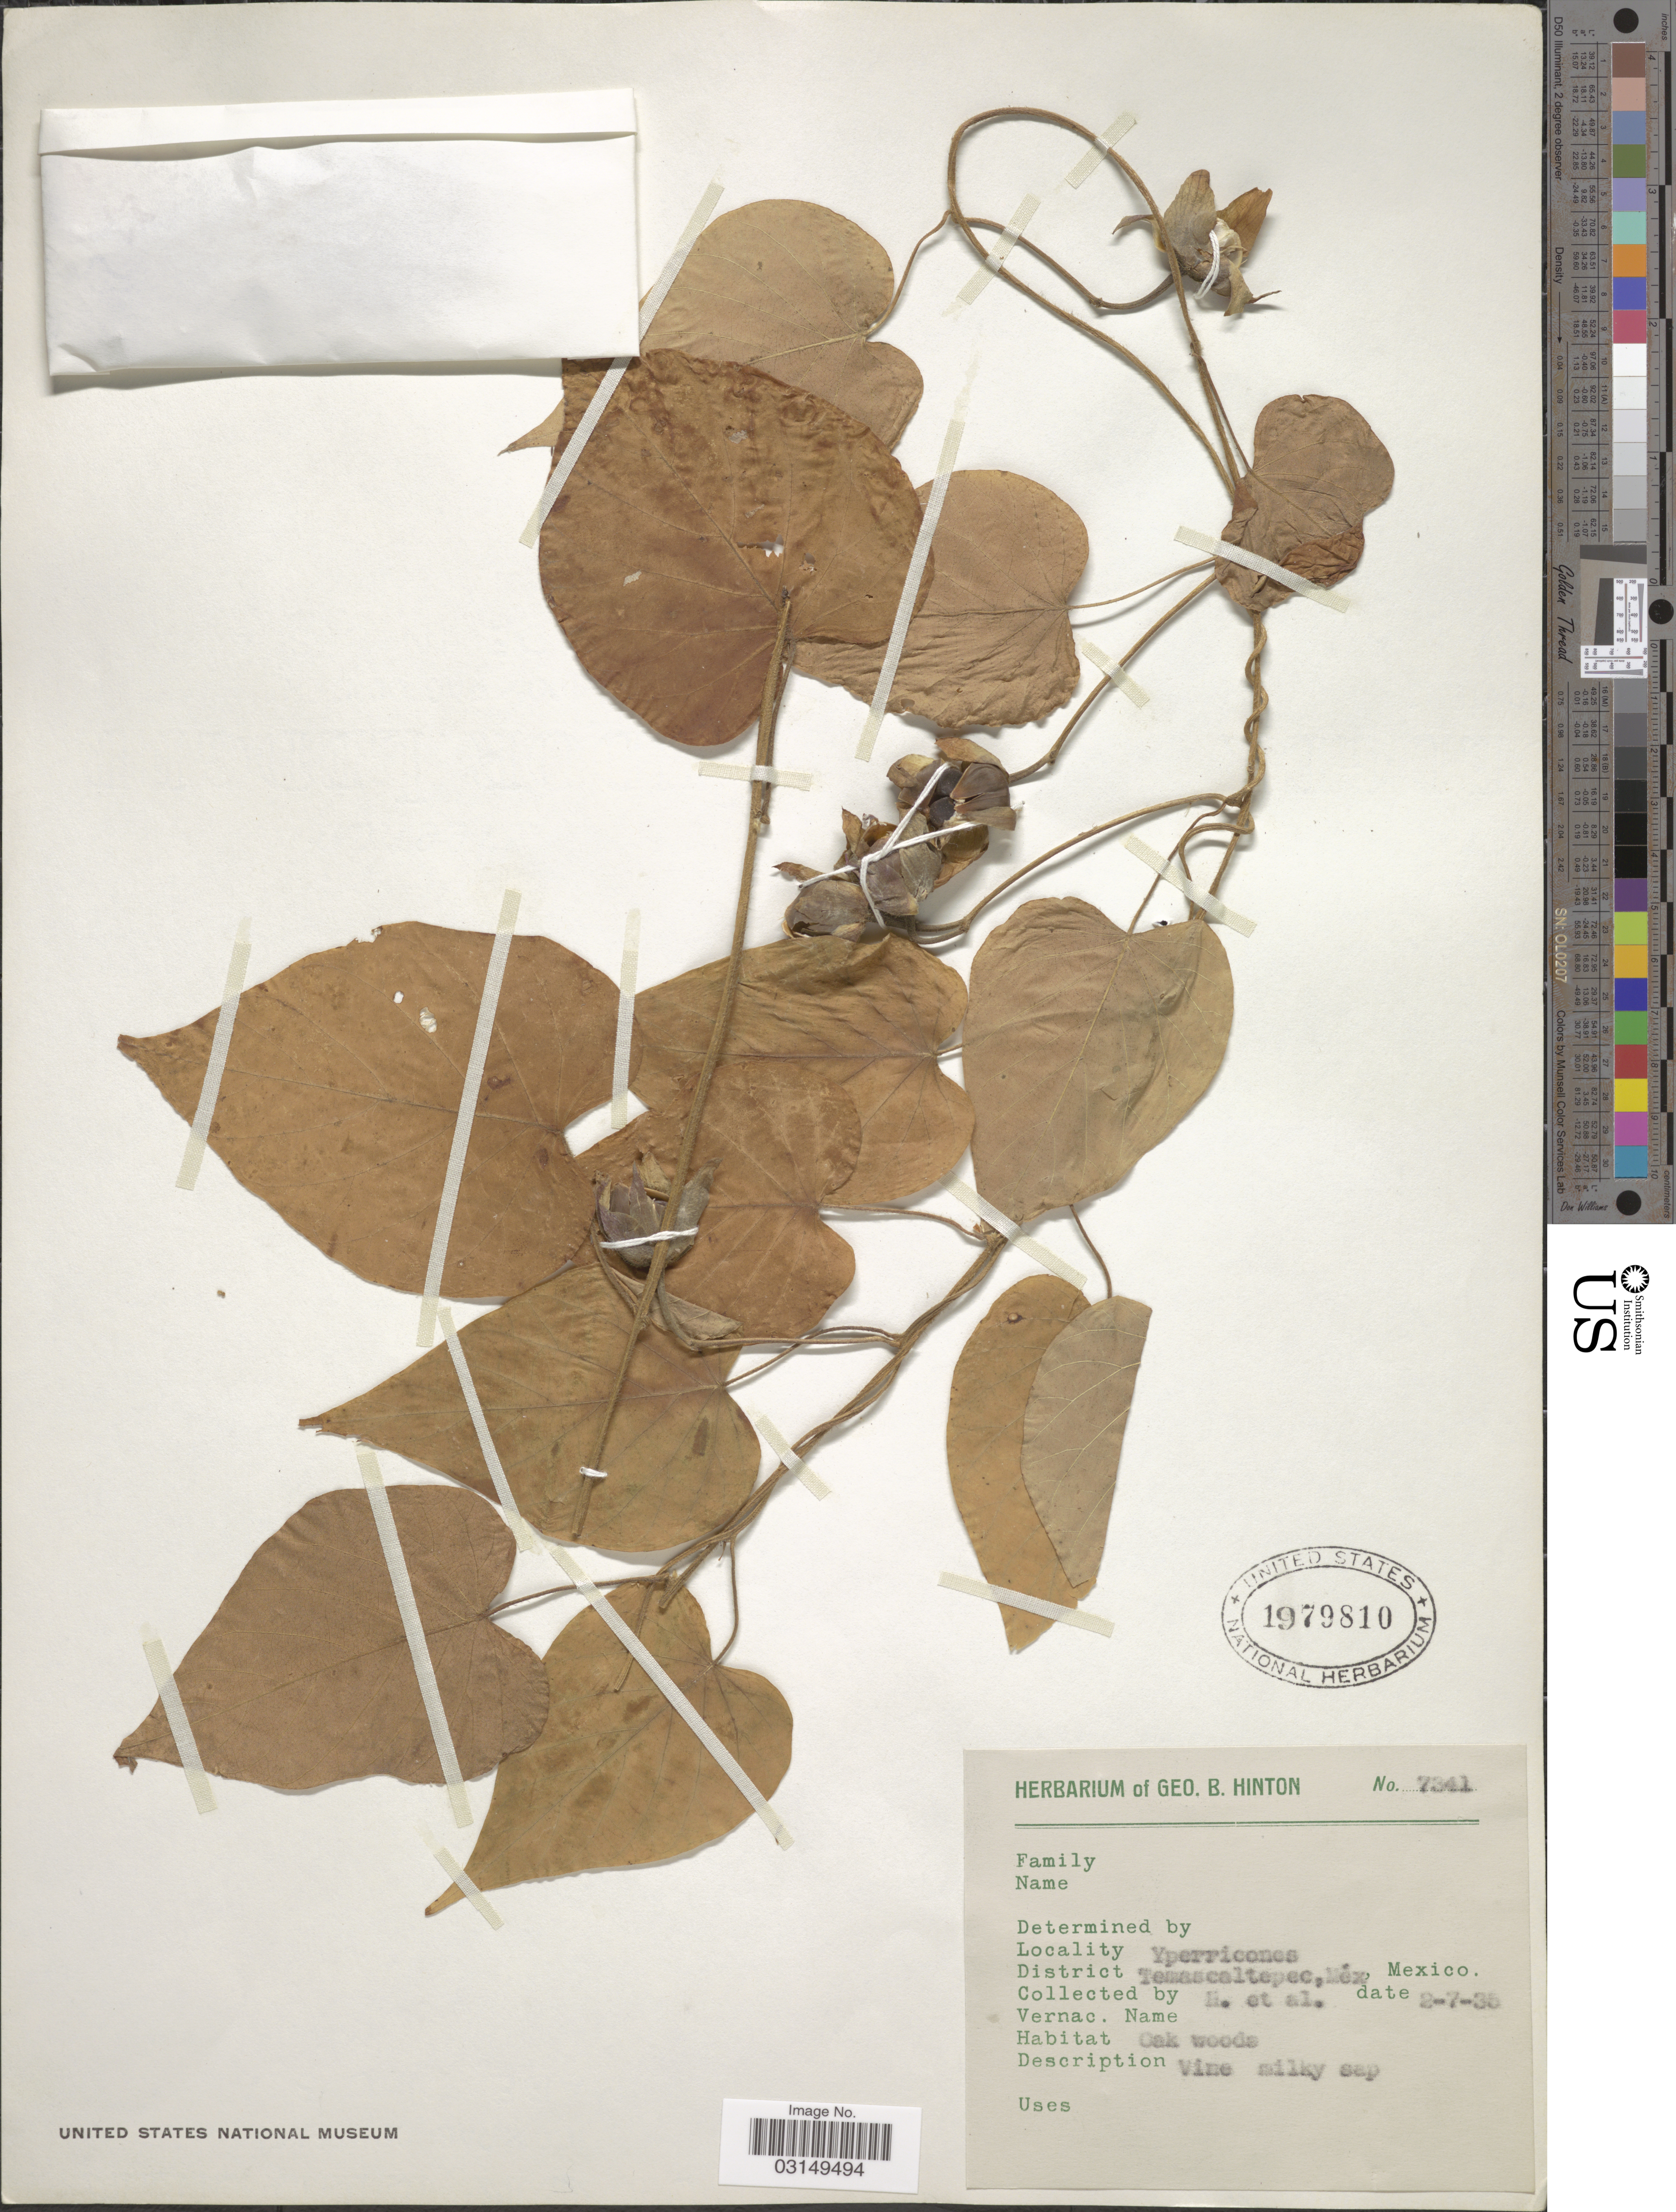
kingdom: Plantae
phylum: Tracheophyta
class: Magnoliopsida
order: Solanales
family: Convolvulaceae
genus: Ipomoea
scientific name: Ipomoea ampullacea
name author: Fernald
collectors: G. B. Hinton & et al.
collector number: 7341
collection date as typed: Transcribed d/m/y: 2/7/35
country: Mexico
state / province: México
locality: Yperricones. District Temascaltepec.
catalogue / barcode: US 1979810